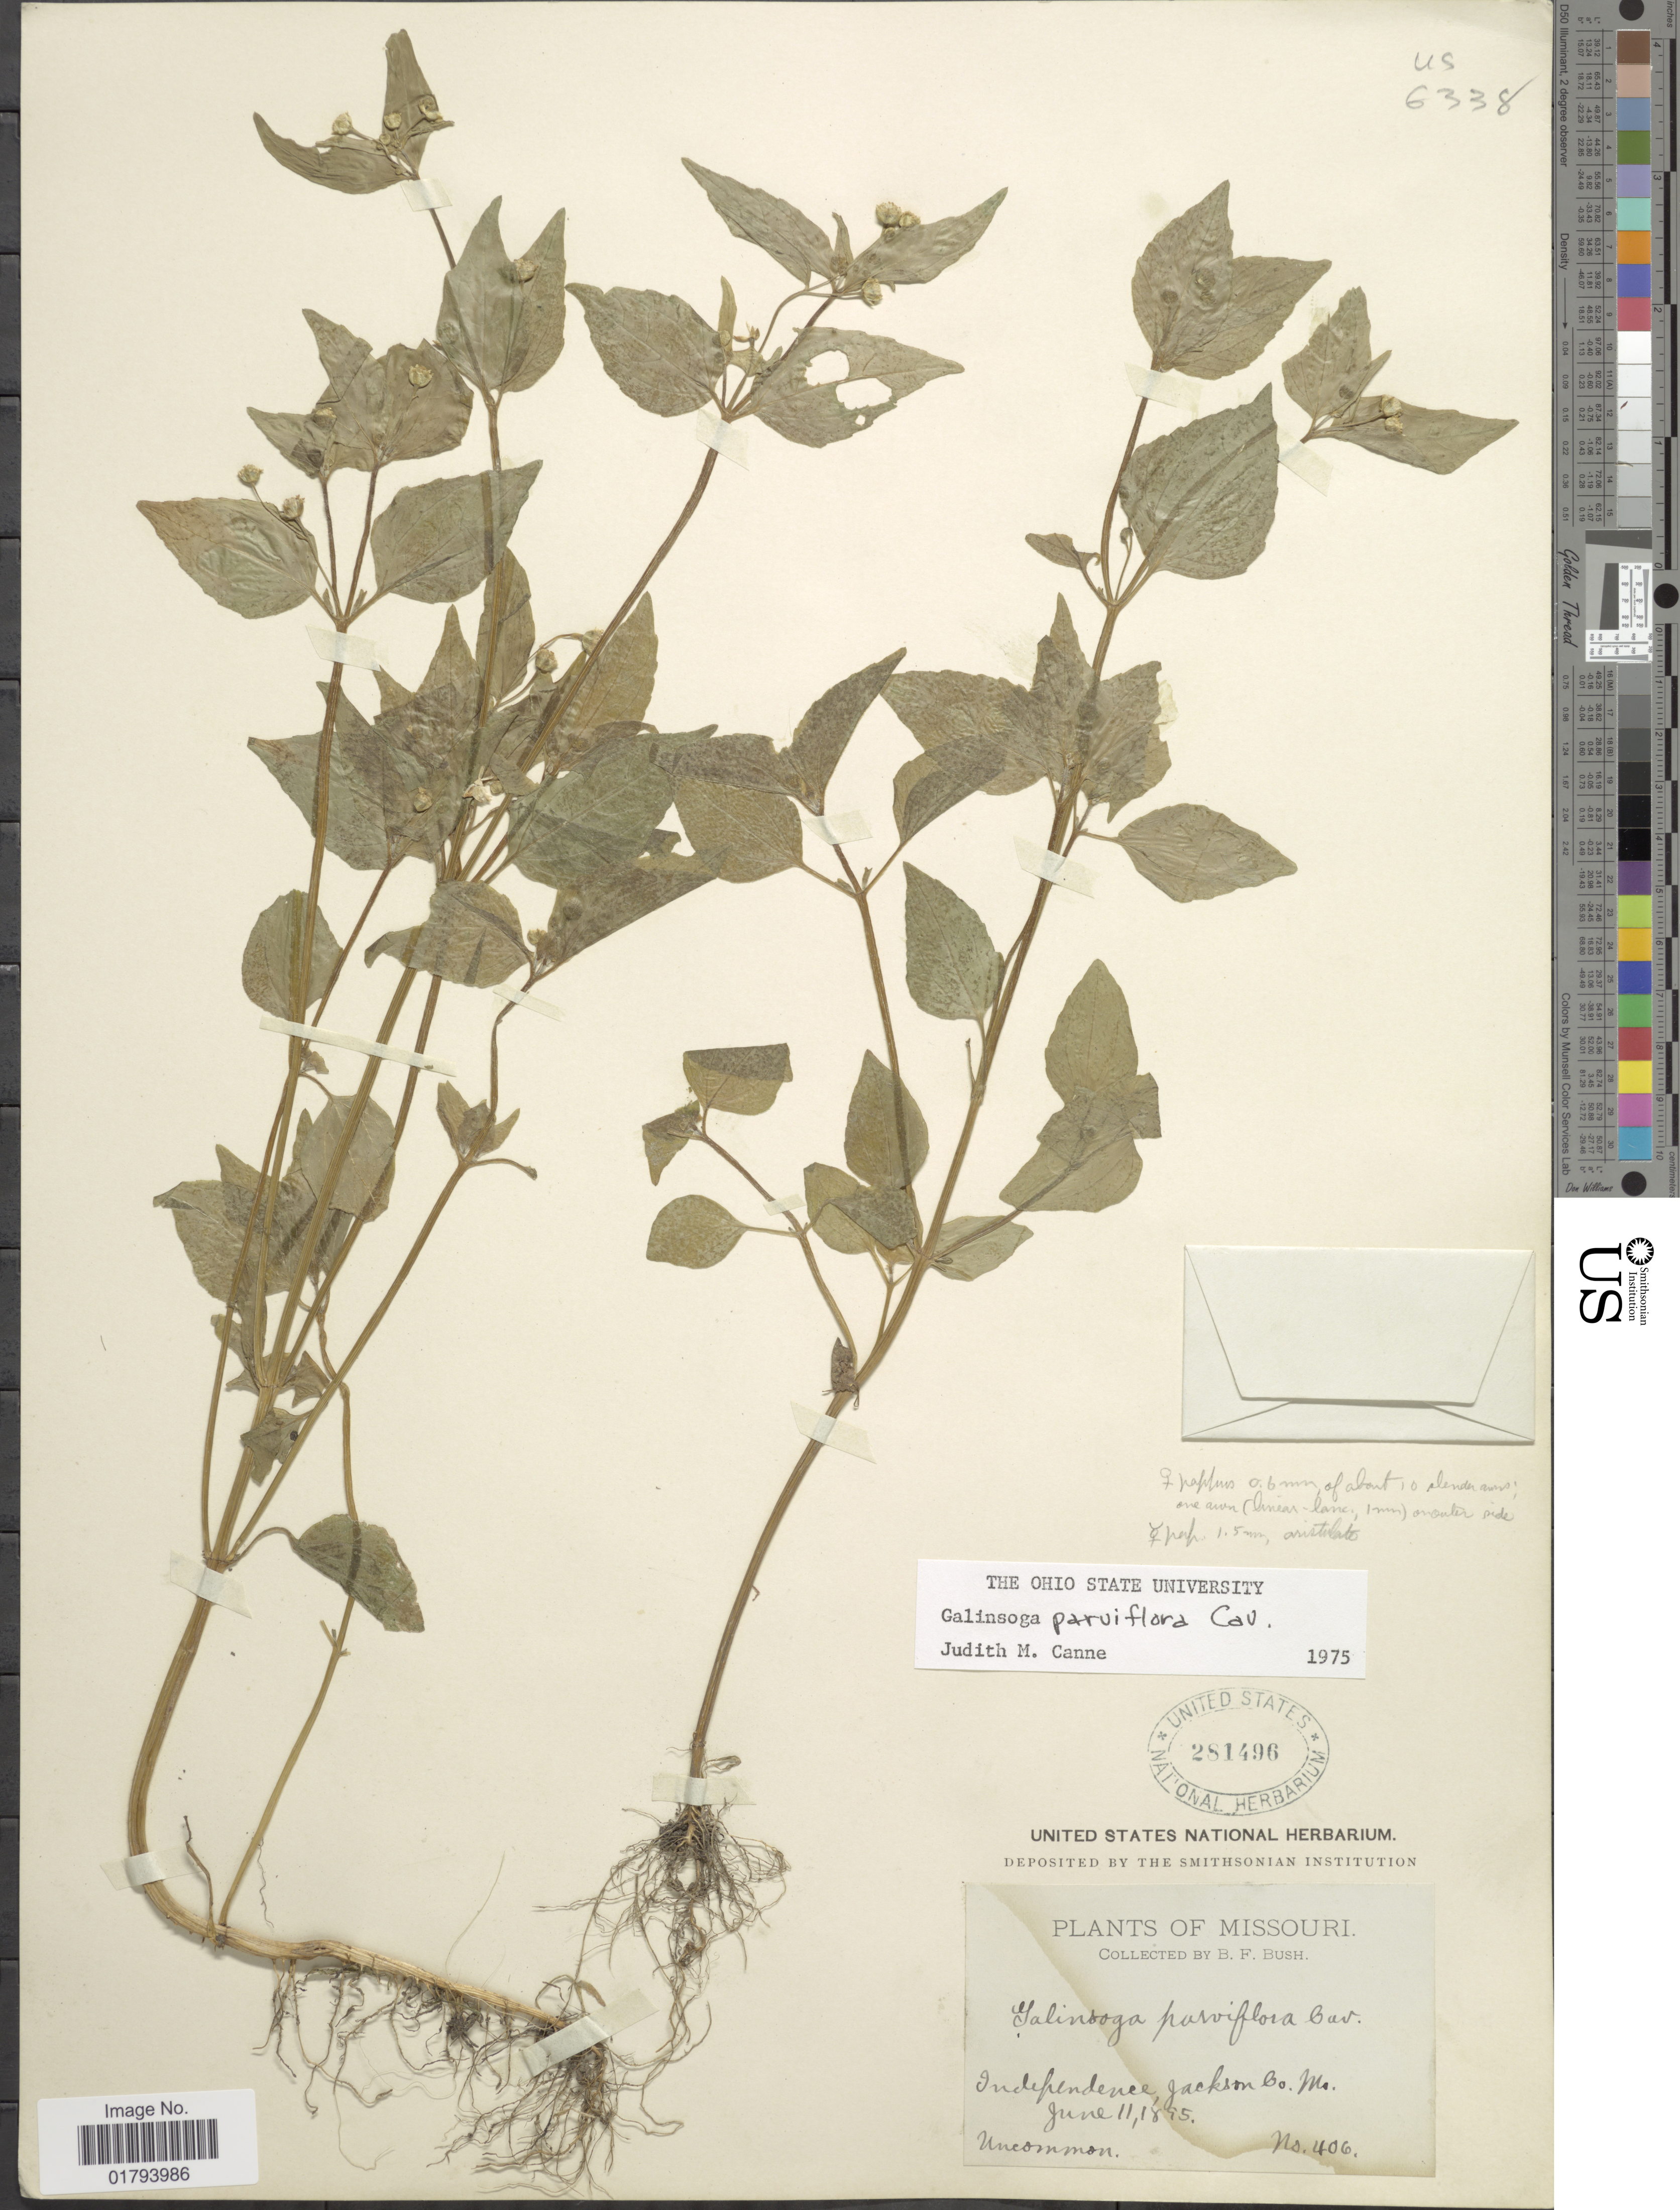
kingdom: Plantae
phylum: Tracheophyta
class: Magnoliopsida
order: Asterales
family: Asteraceae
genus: Galinsoga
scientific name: Galinsoga parviflora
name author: Cav.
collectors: B. F. Bush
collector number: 406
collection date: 1895-06-11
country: United States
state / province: Missouri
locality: Independence, Jackson Co.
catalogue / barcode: US 281496